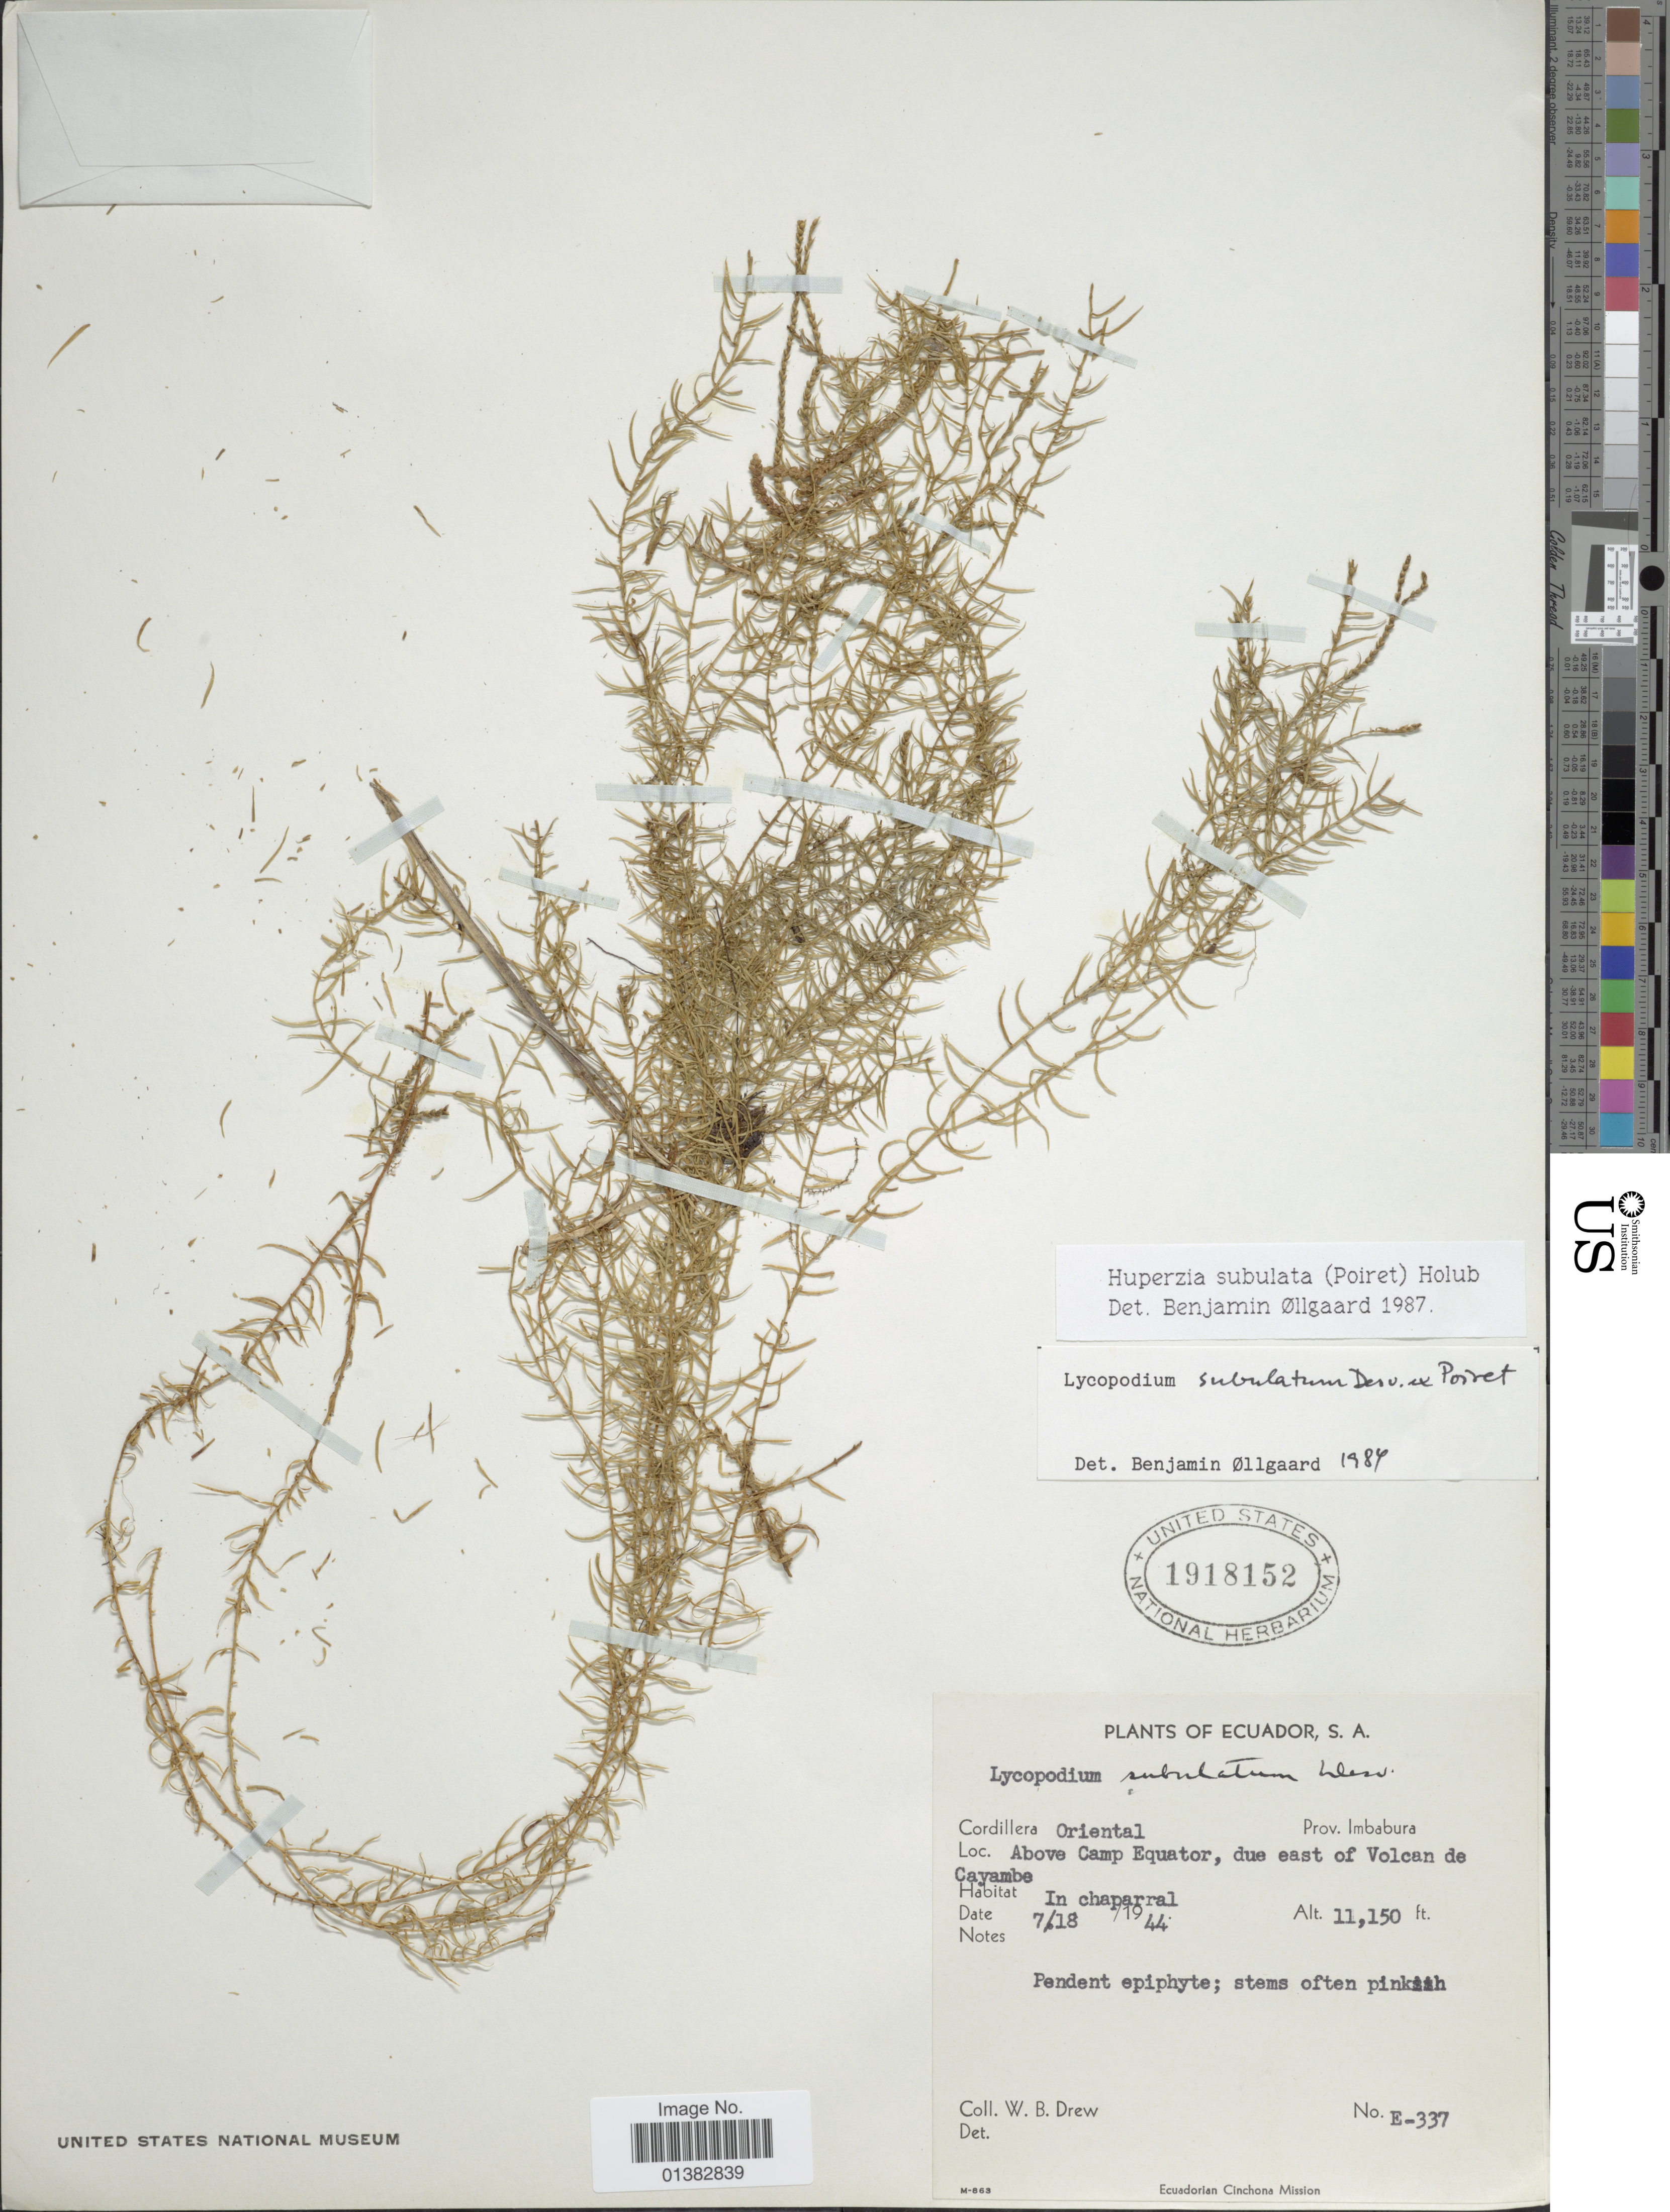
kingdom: Plantae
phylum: Tracheophyta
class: Lycopodiopsida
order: Lycopodiales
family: Lycopodiaceae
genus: Phlegmariurus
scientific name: Phlegmariurus subulatus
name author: (Desv. ex Poir.) B. Øllg.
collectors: W. B. Drew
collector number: E-337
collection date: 1944-07-18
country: Ecuador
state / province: Imbabura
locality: Cordillera Oriental. Above Camp Equator, due east of Volcan de Cayambe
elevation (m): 3399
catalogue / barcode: US 1918152